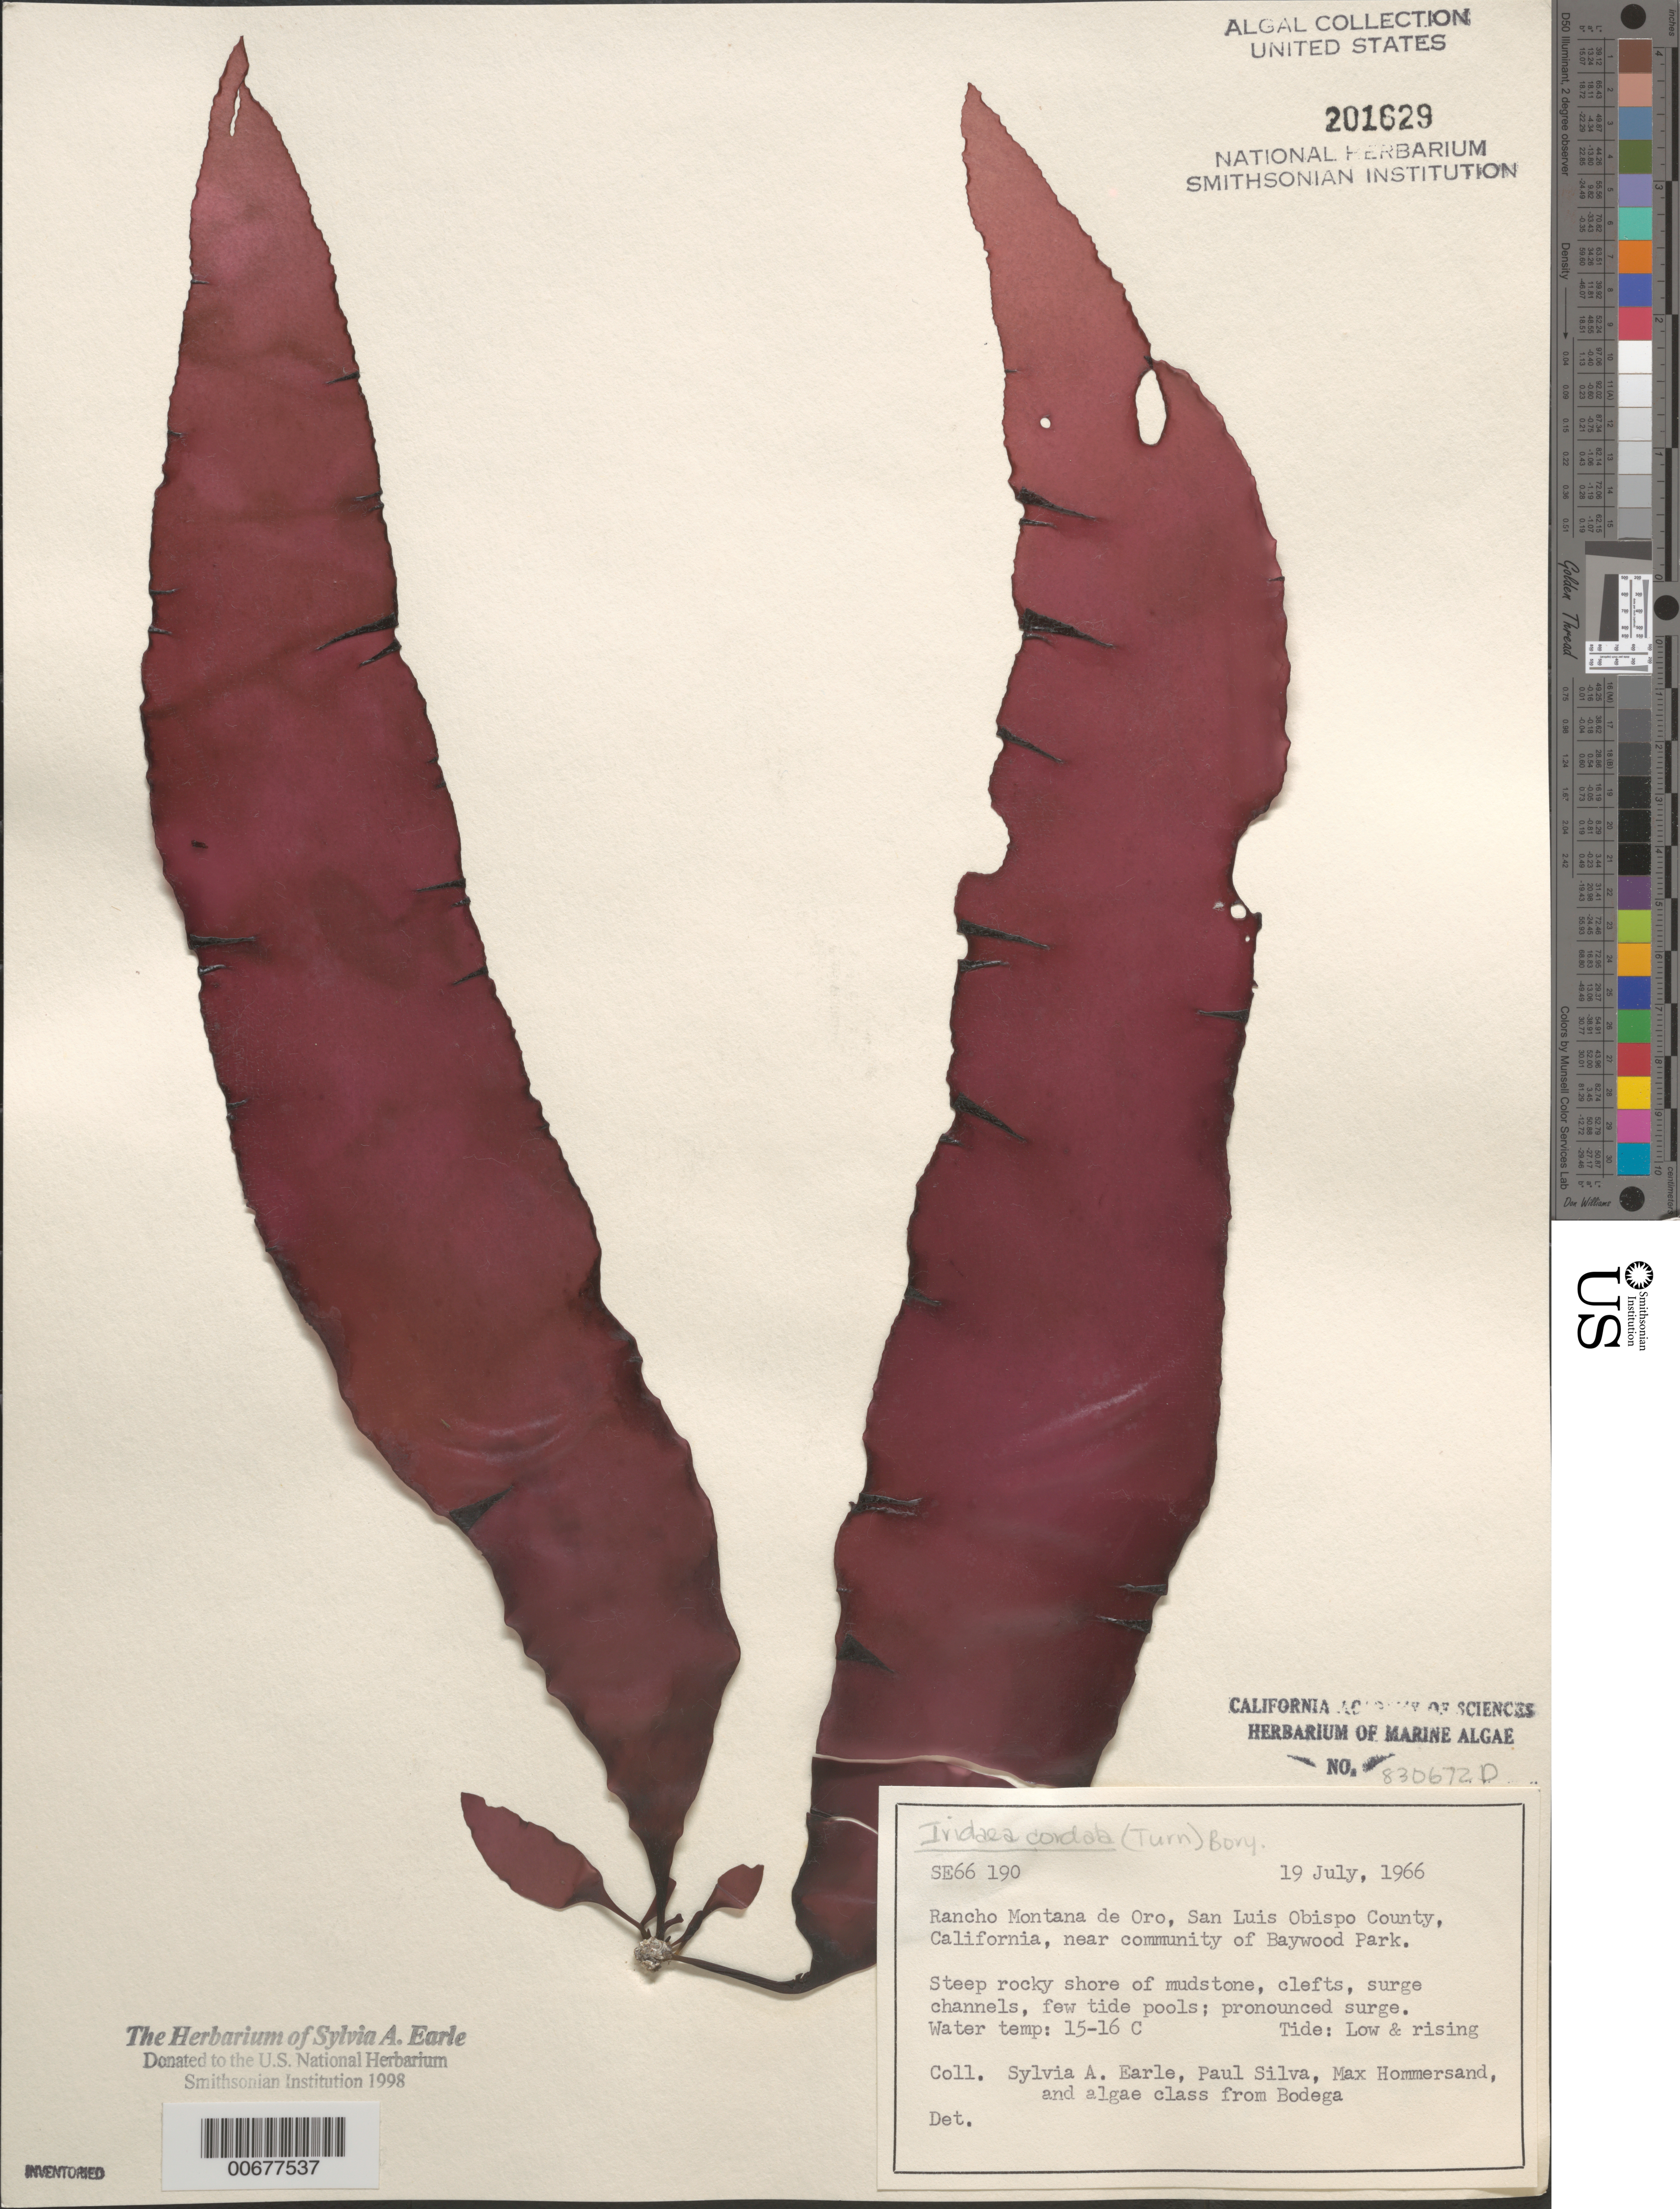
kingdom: Plantae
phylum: Rhodophyta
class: Florideophyceae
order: Gigartinales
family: Gigartinaceae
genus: Iridaea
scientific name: Iridaea cordata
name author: (Turner) Bory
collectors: S. A. Earle, P. C. Silva, M. H. Hommersand & Bodega Algae Class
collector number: SE 66190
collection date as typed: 19 Jul 1966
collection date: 1966-07-19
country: United States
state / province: California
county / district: San Luis Obispo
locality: Rancho Montana de Oro, near Baywood Park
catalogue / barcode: US 201629